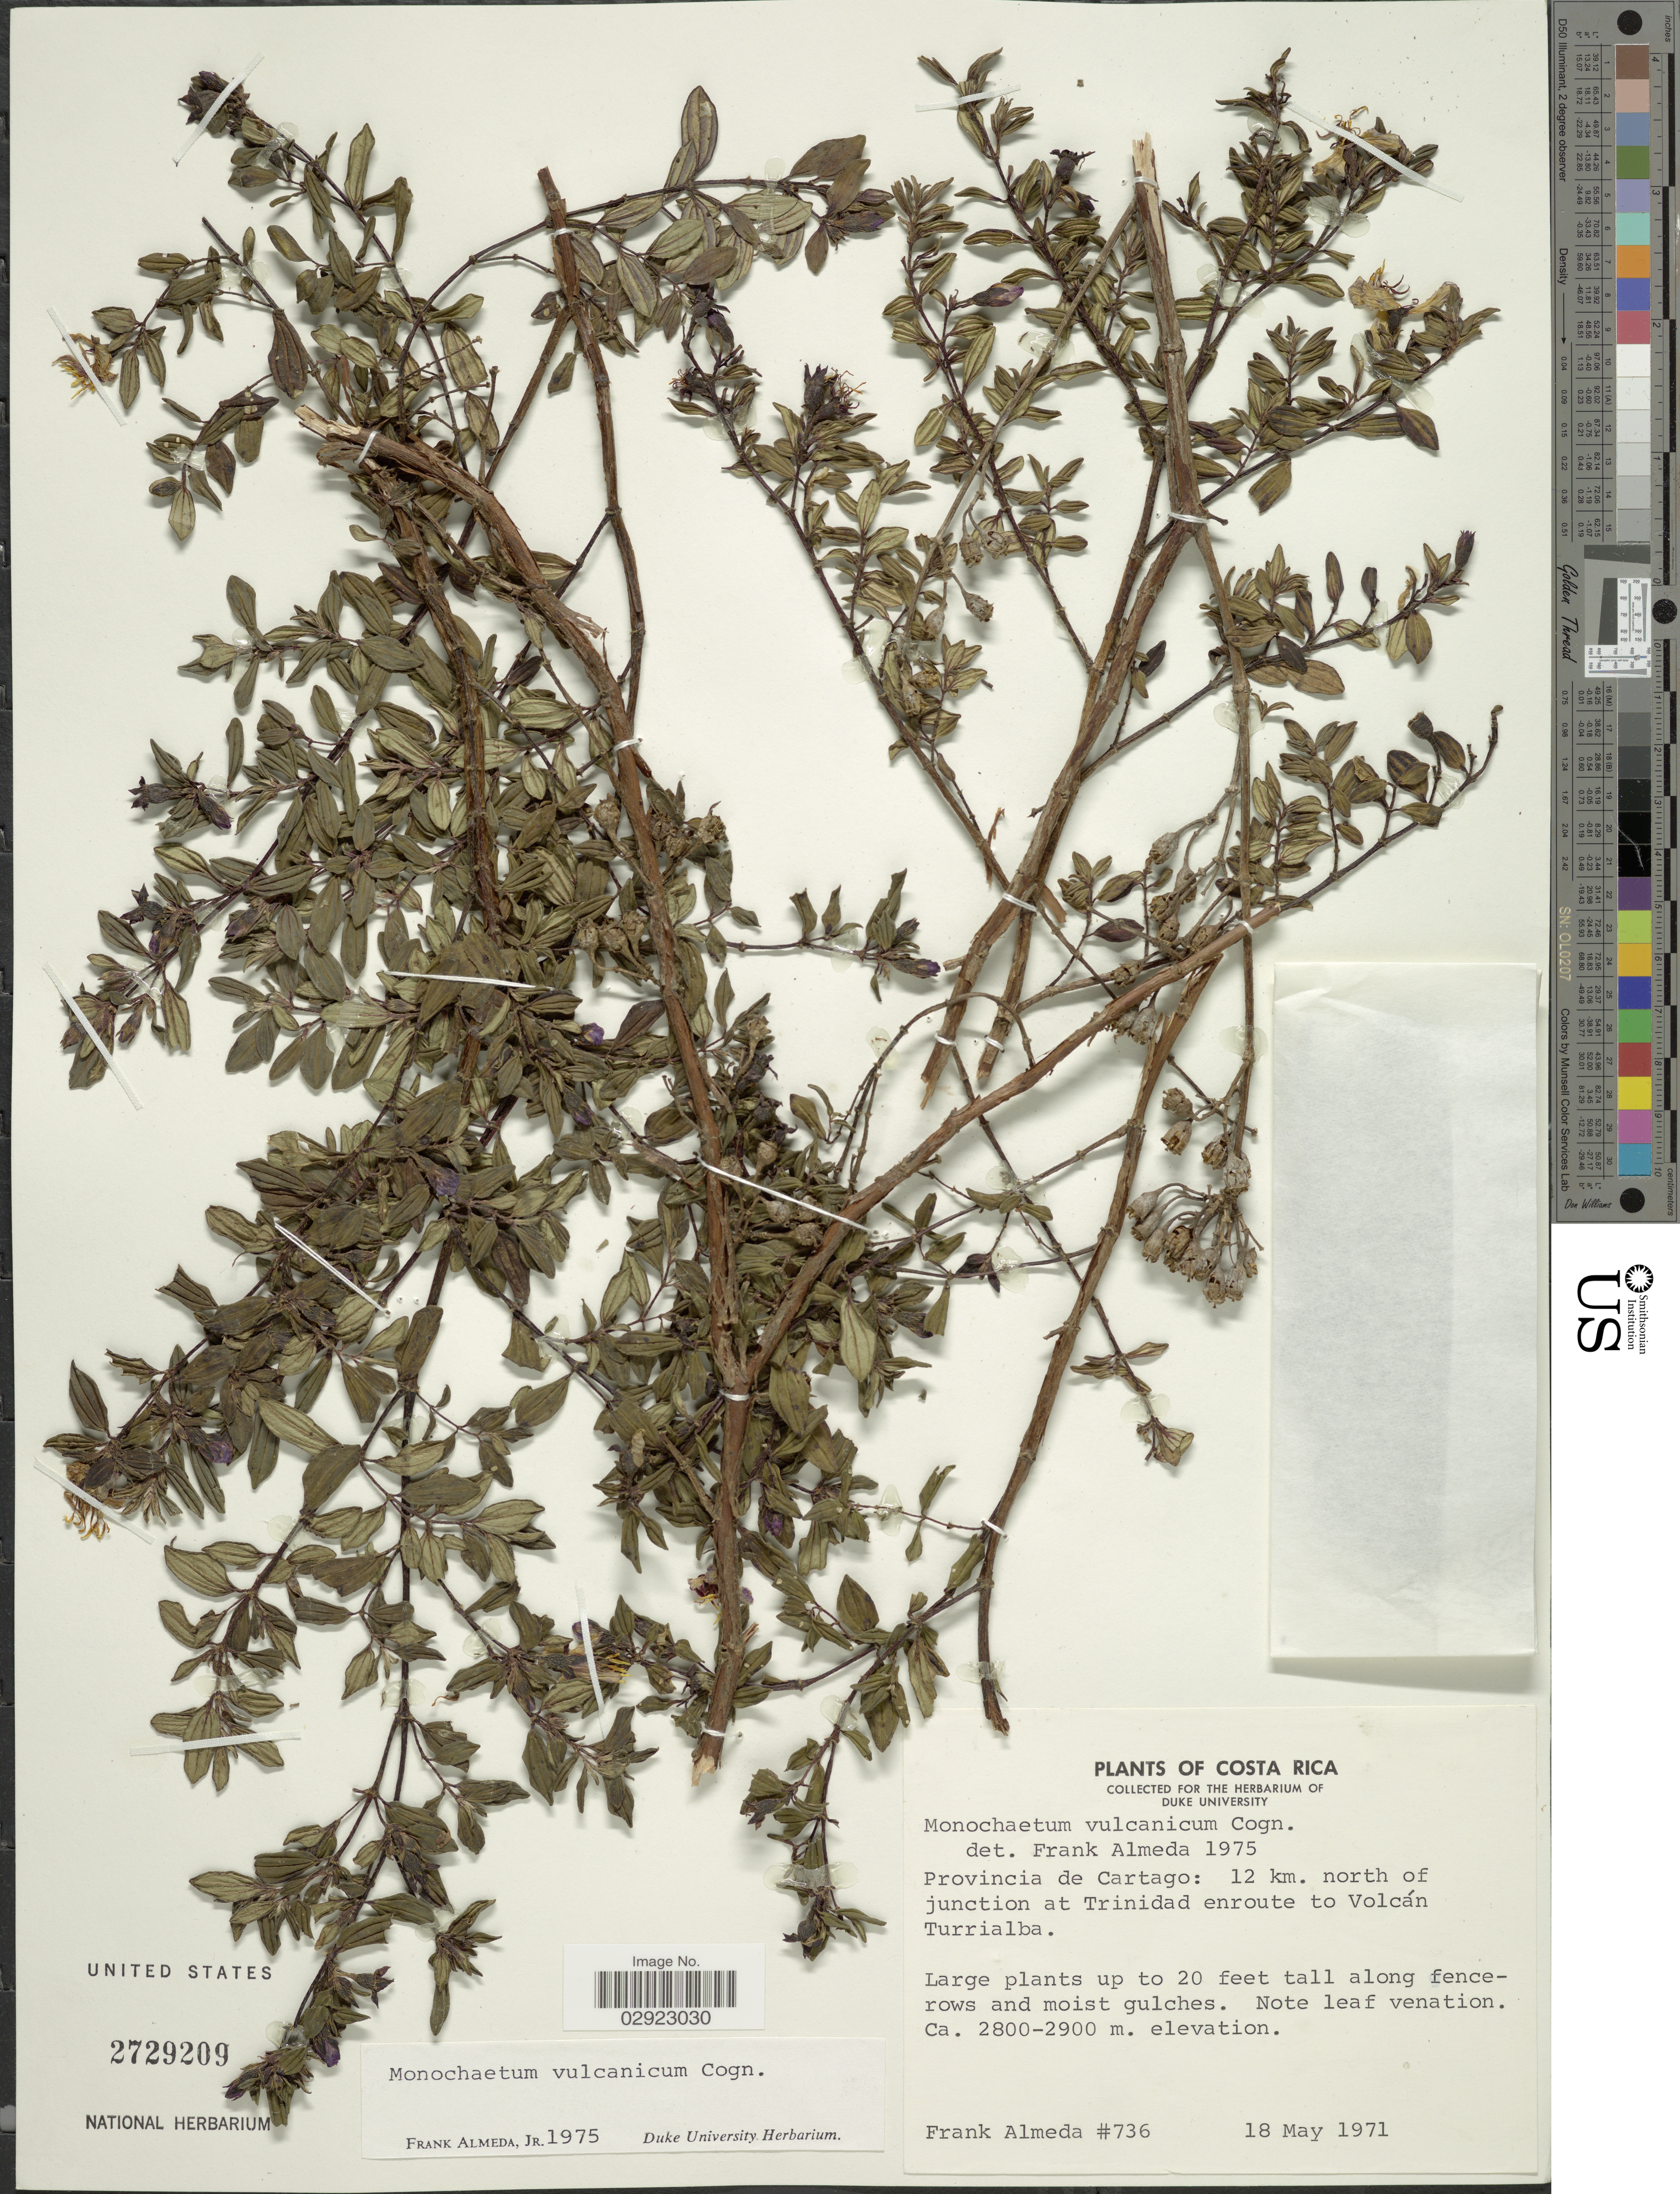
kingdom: Plantae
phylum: Tracheophyta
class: Magnoliopsida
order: Myrtales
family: Melastomataceae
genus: Monochaetum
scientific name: Monochaetum vulcanicum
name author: Cogn.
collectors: F. Almeda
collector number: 736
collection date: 1971-05-18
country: Costa Rica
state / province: Cartago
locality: Provincia de Cartago: 12 km. north of junction at Trinidad enroute to Volcán Turrialba.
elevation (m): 2800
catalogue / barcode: US 2729209